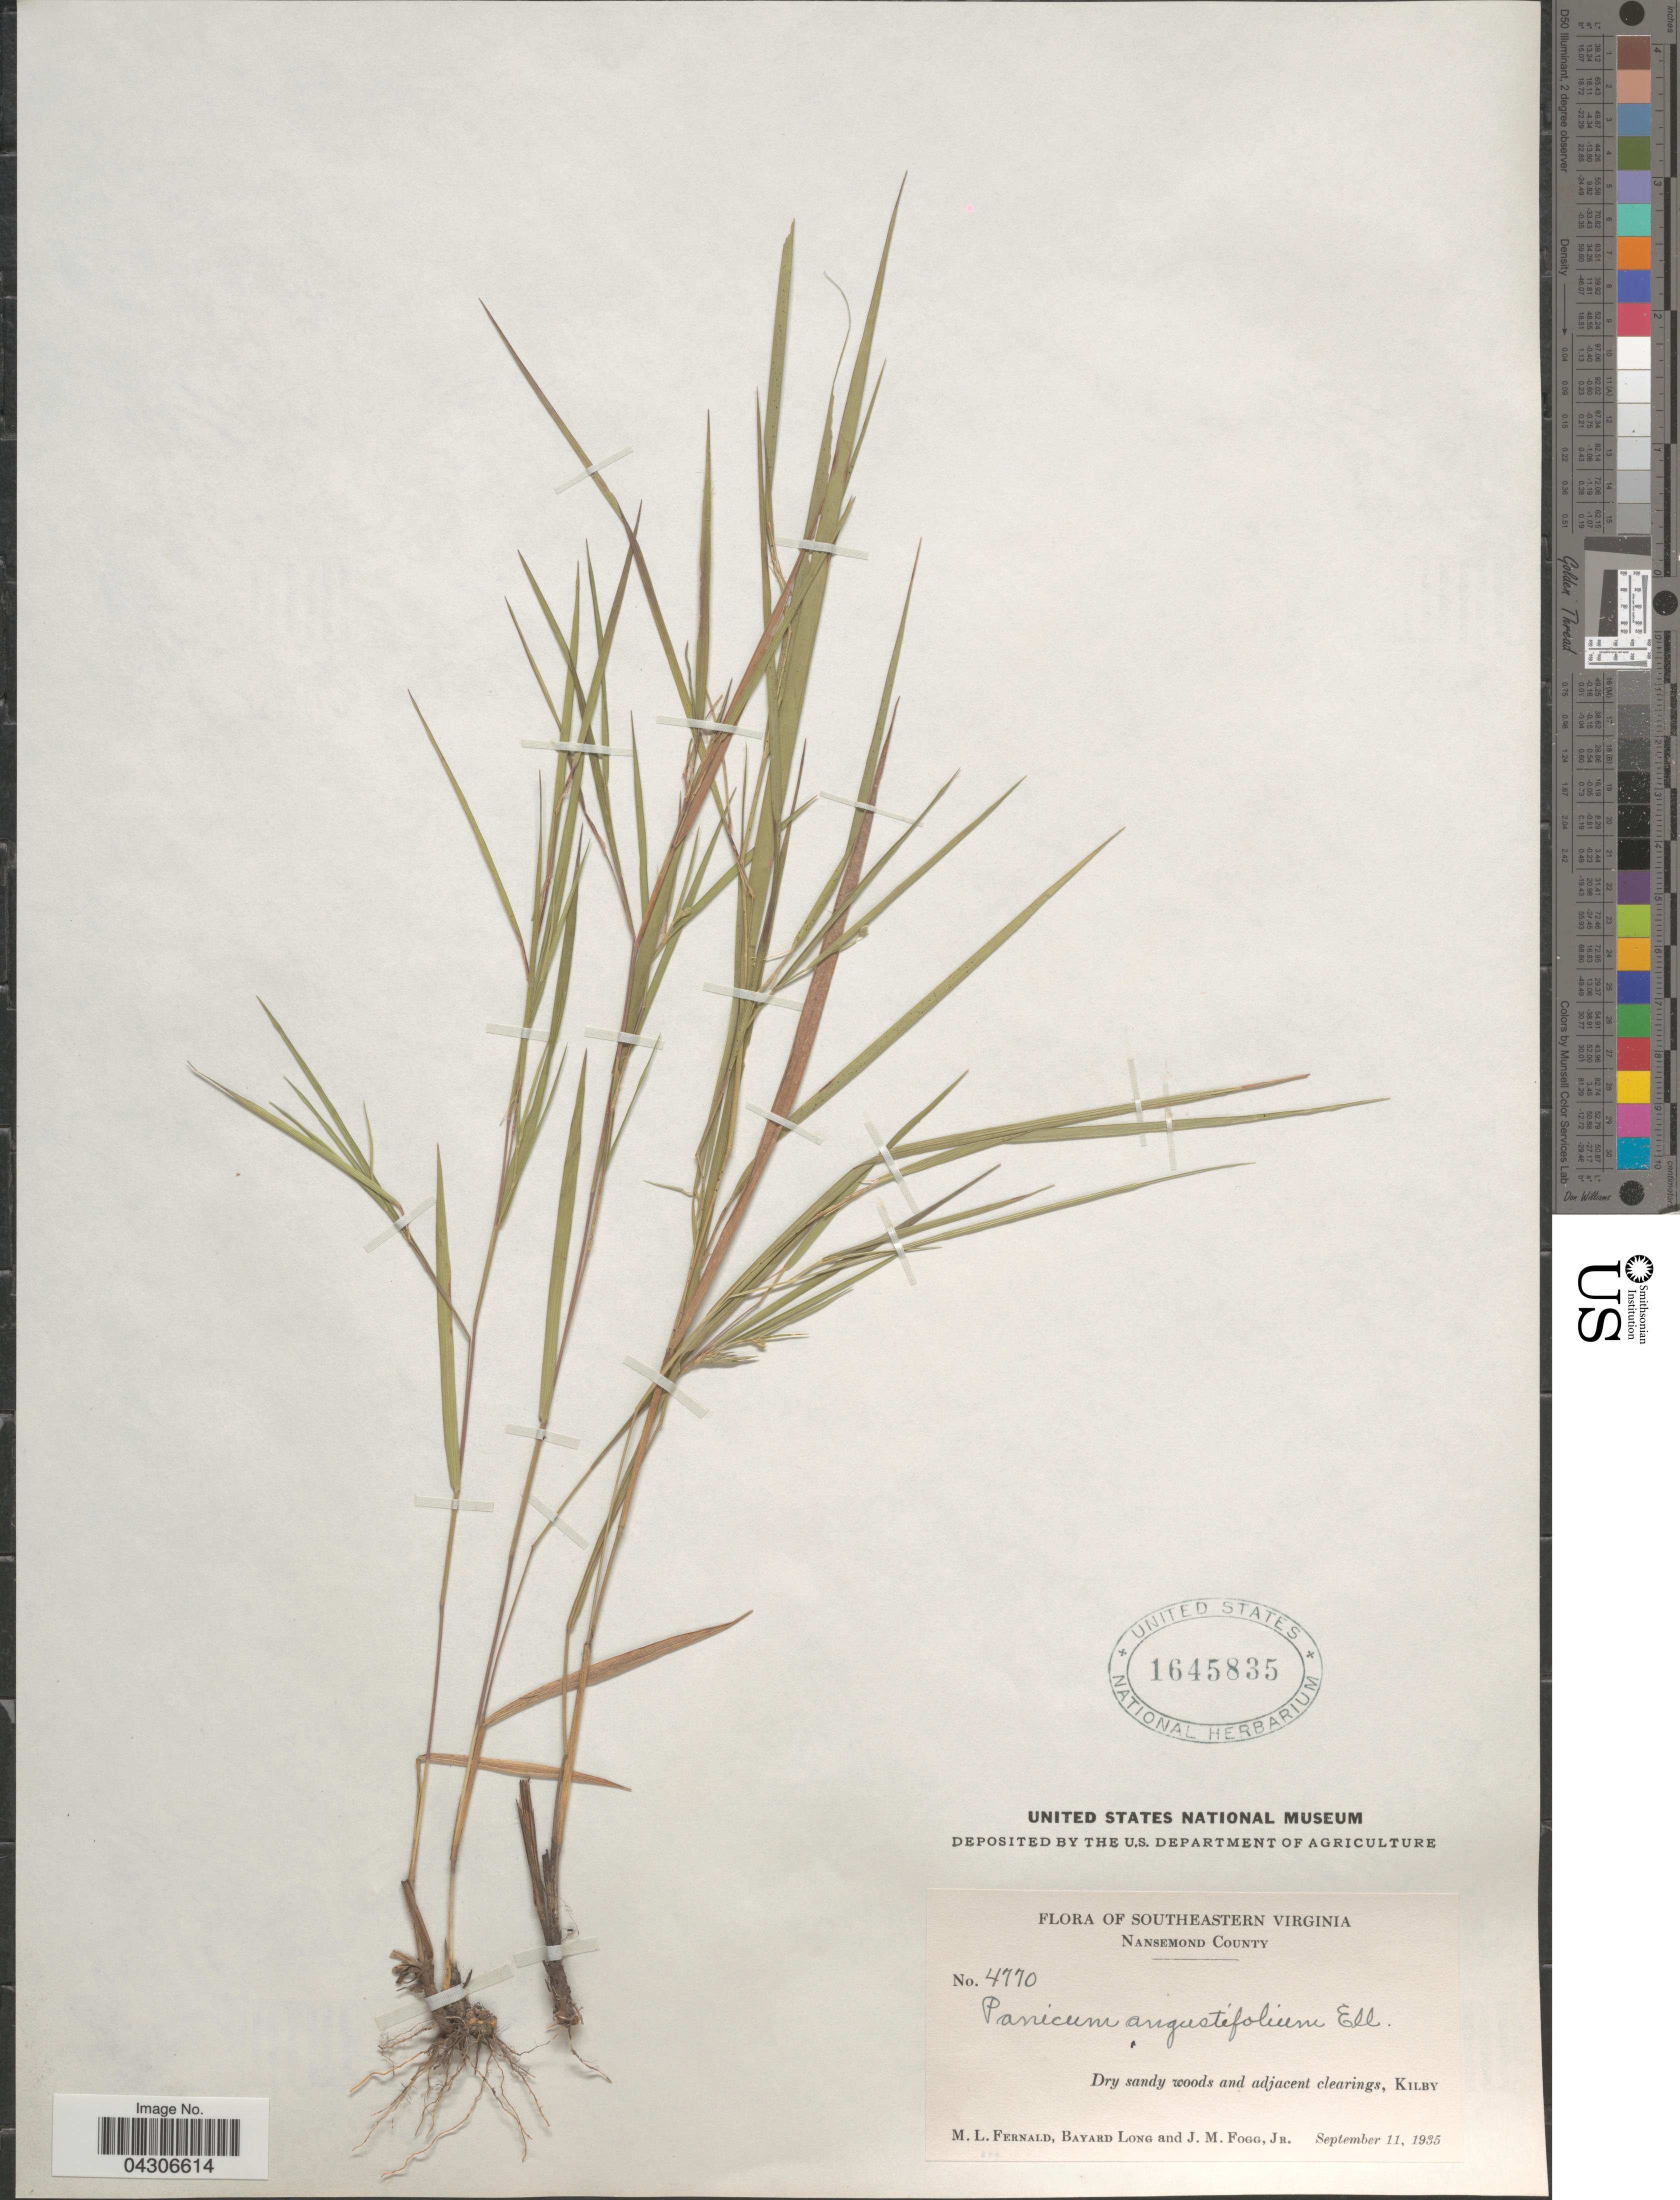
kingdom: Plantae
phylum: Tracheophyta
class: Liliopsida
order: Poales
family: Poaceae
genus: Dichanthelium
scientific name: Dichanthelium aciculare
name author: (Desv. ex Poir.) Gould & C.A. Clark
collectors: M. L. Fernald, B. Long & J. Fogg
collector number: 4770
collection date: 1935-09-11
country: United States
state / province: Virginia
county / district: City of Suffolk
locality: Southeastern Virginia. Nansemond County. Dry sandy woods and adjacent clearing, Kilby.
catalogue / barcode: US 1645835